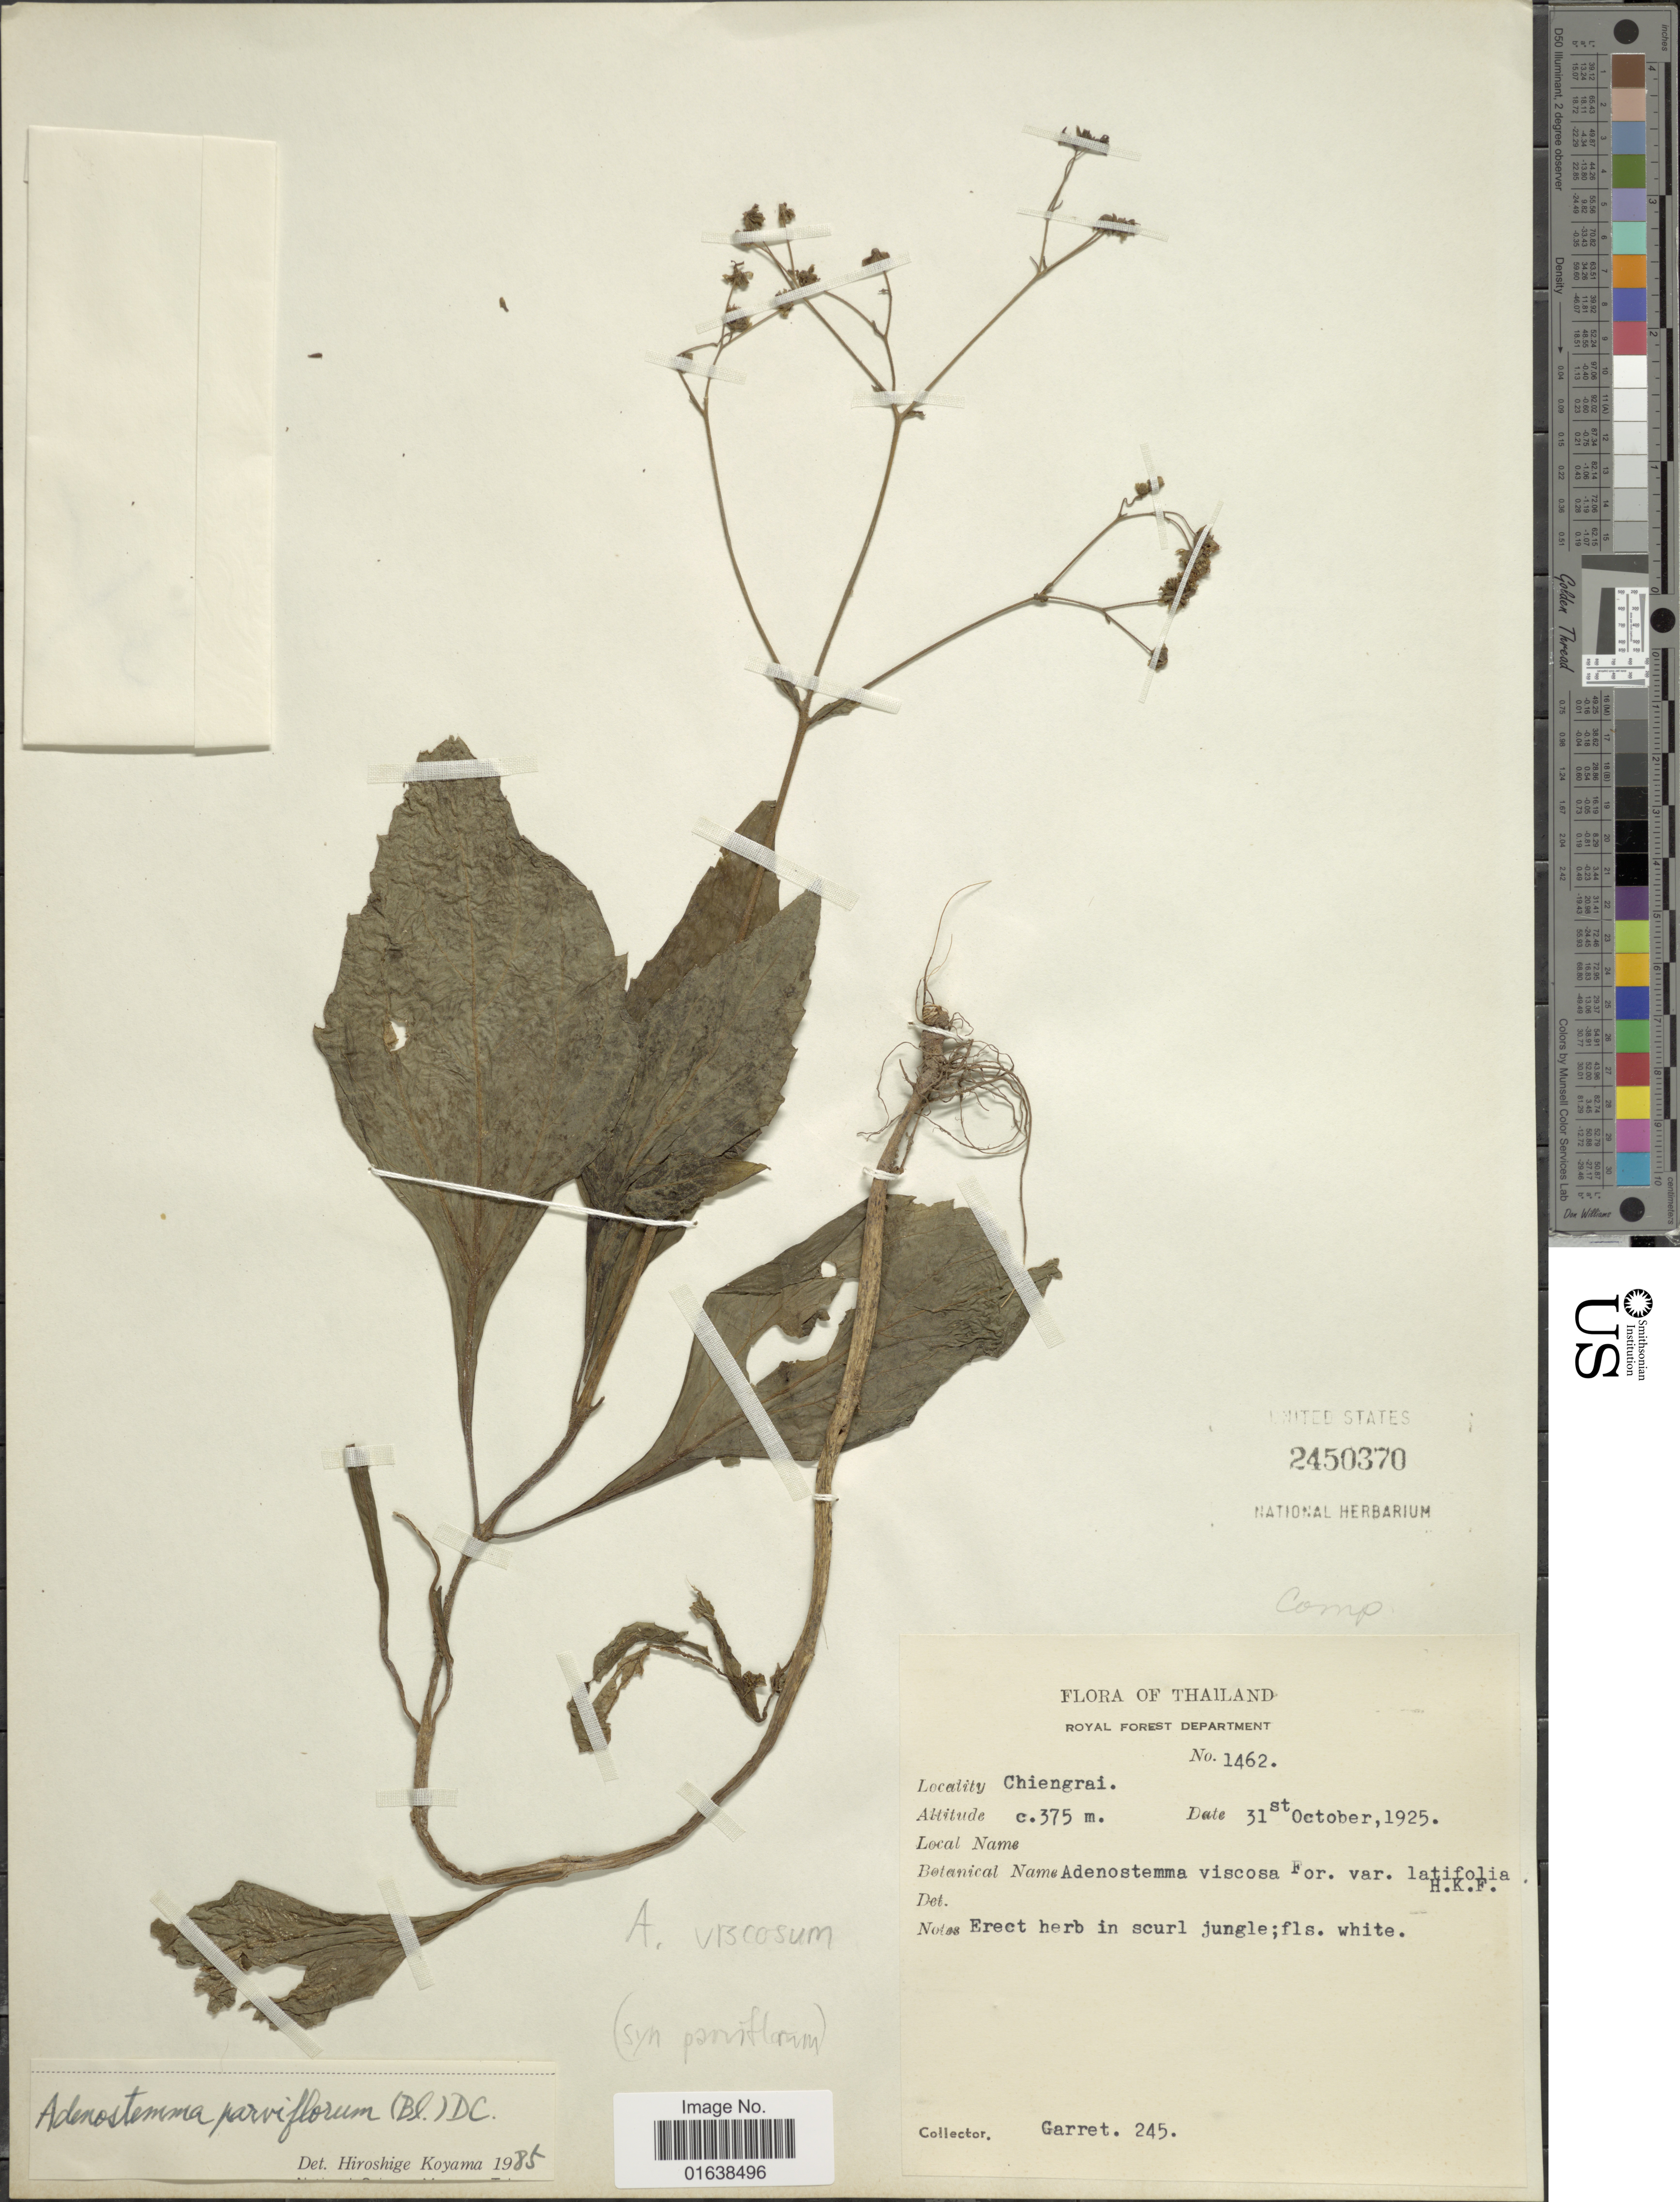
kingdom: Plantae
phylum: Tracheophyta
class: Magnoliopsida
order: Asterales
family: Asteraceae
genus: Adenostemma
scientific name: Adenostemma viscosum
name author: J.R. Forst. & G. Forst.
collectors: Garrett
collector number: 245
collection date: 1925-10-31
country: Thailand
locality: Thailand. Royal Forest Department. Chiengrai.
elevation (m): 375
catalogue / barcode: US 2450370